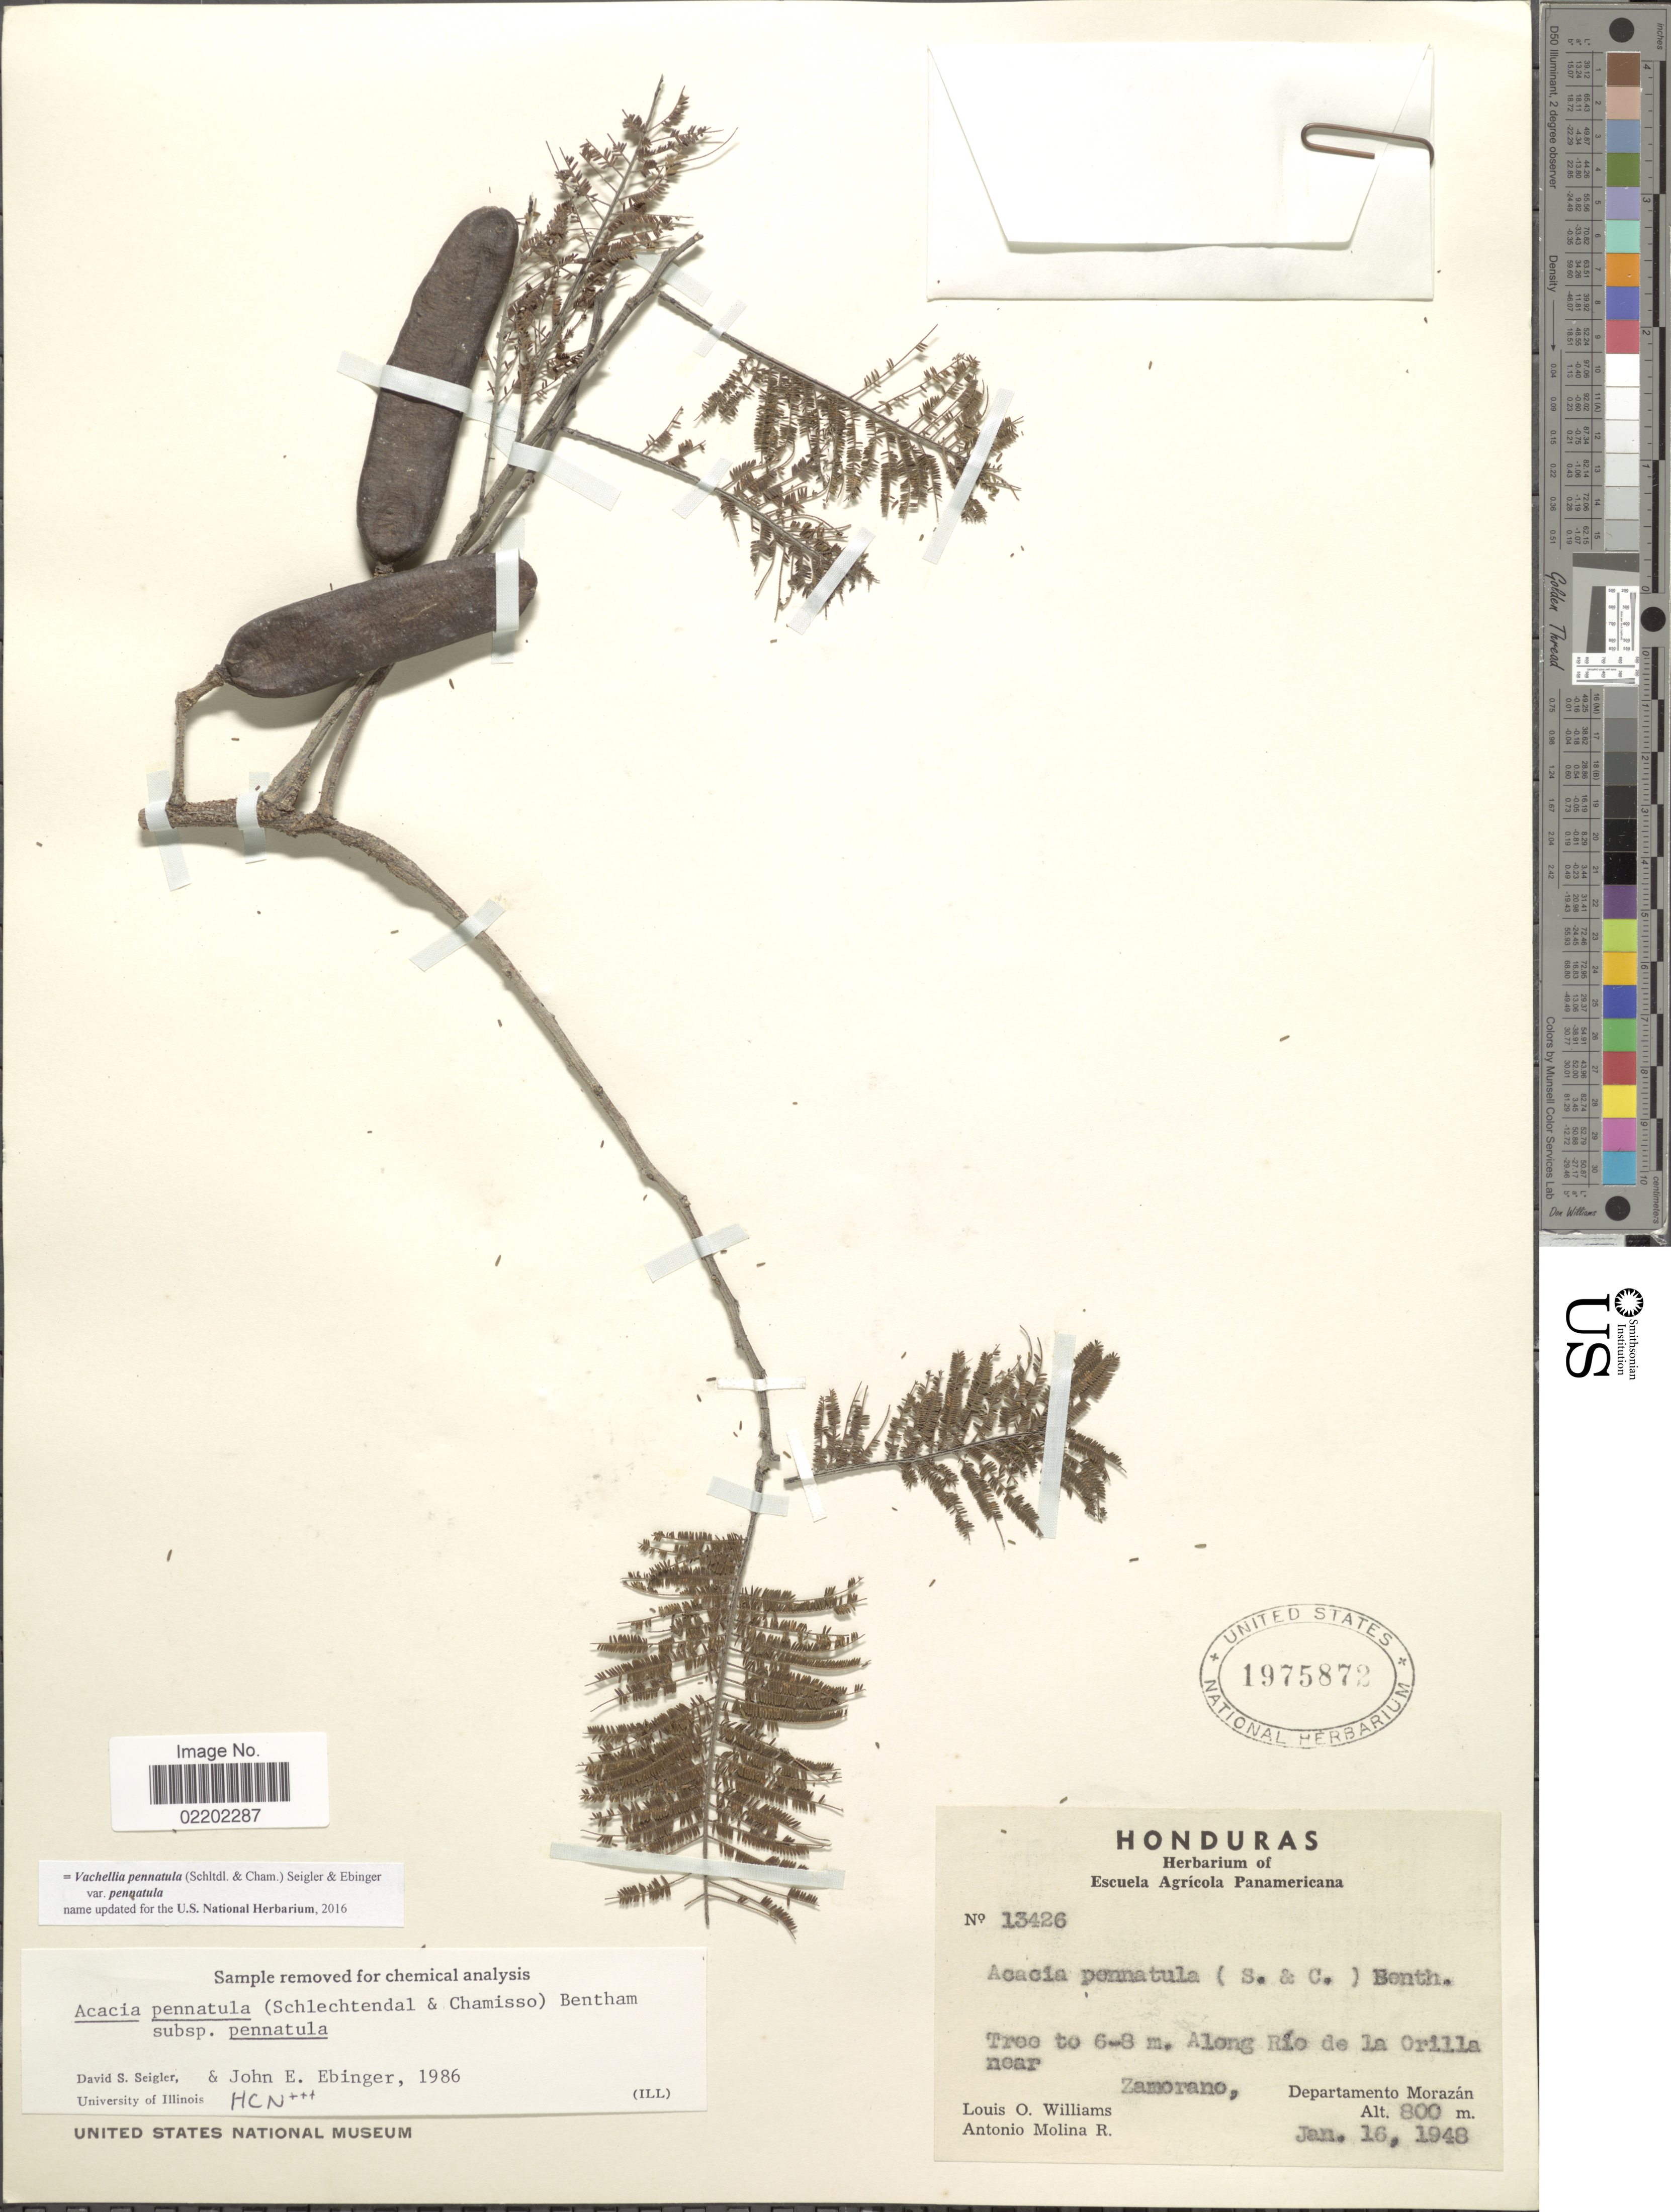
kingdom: Plantae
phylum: Tracheophyta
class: Magnoliopsida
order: Fabales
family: Fabaceae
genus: Vachellia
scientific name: Vachellia pennatula var. pennatula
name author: (Schltdl. & Cham.) Seigler & Ebinger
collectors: L. O. Williams & A. Molina R.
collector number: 13426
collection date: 1948-01-16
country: Honduras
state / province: Fco. Morazán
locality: Along Rio de la Orilla near Zamorano, Departamento Morazán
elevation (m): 800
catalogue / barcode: US 1975872